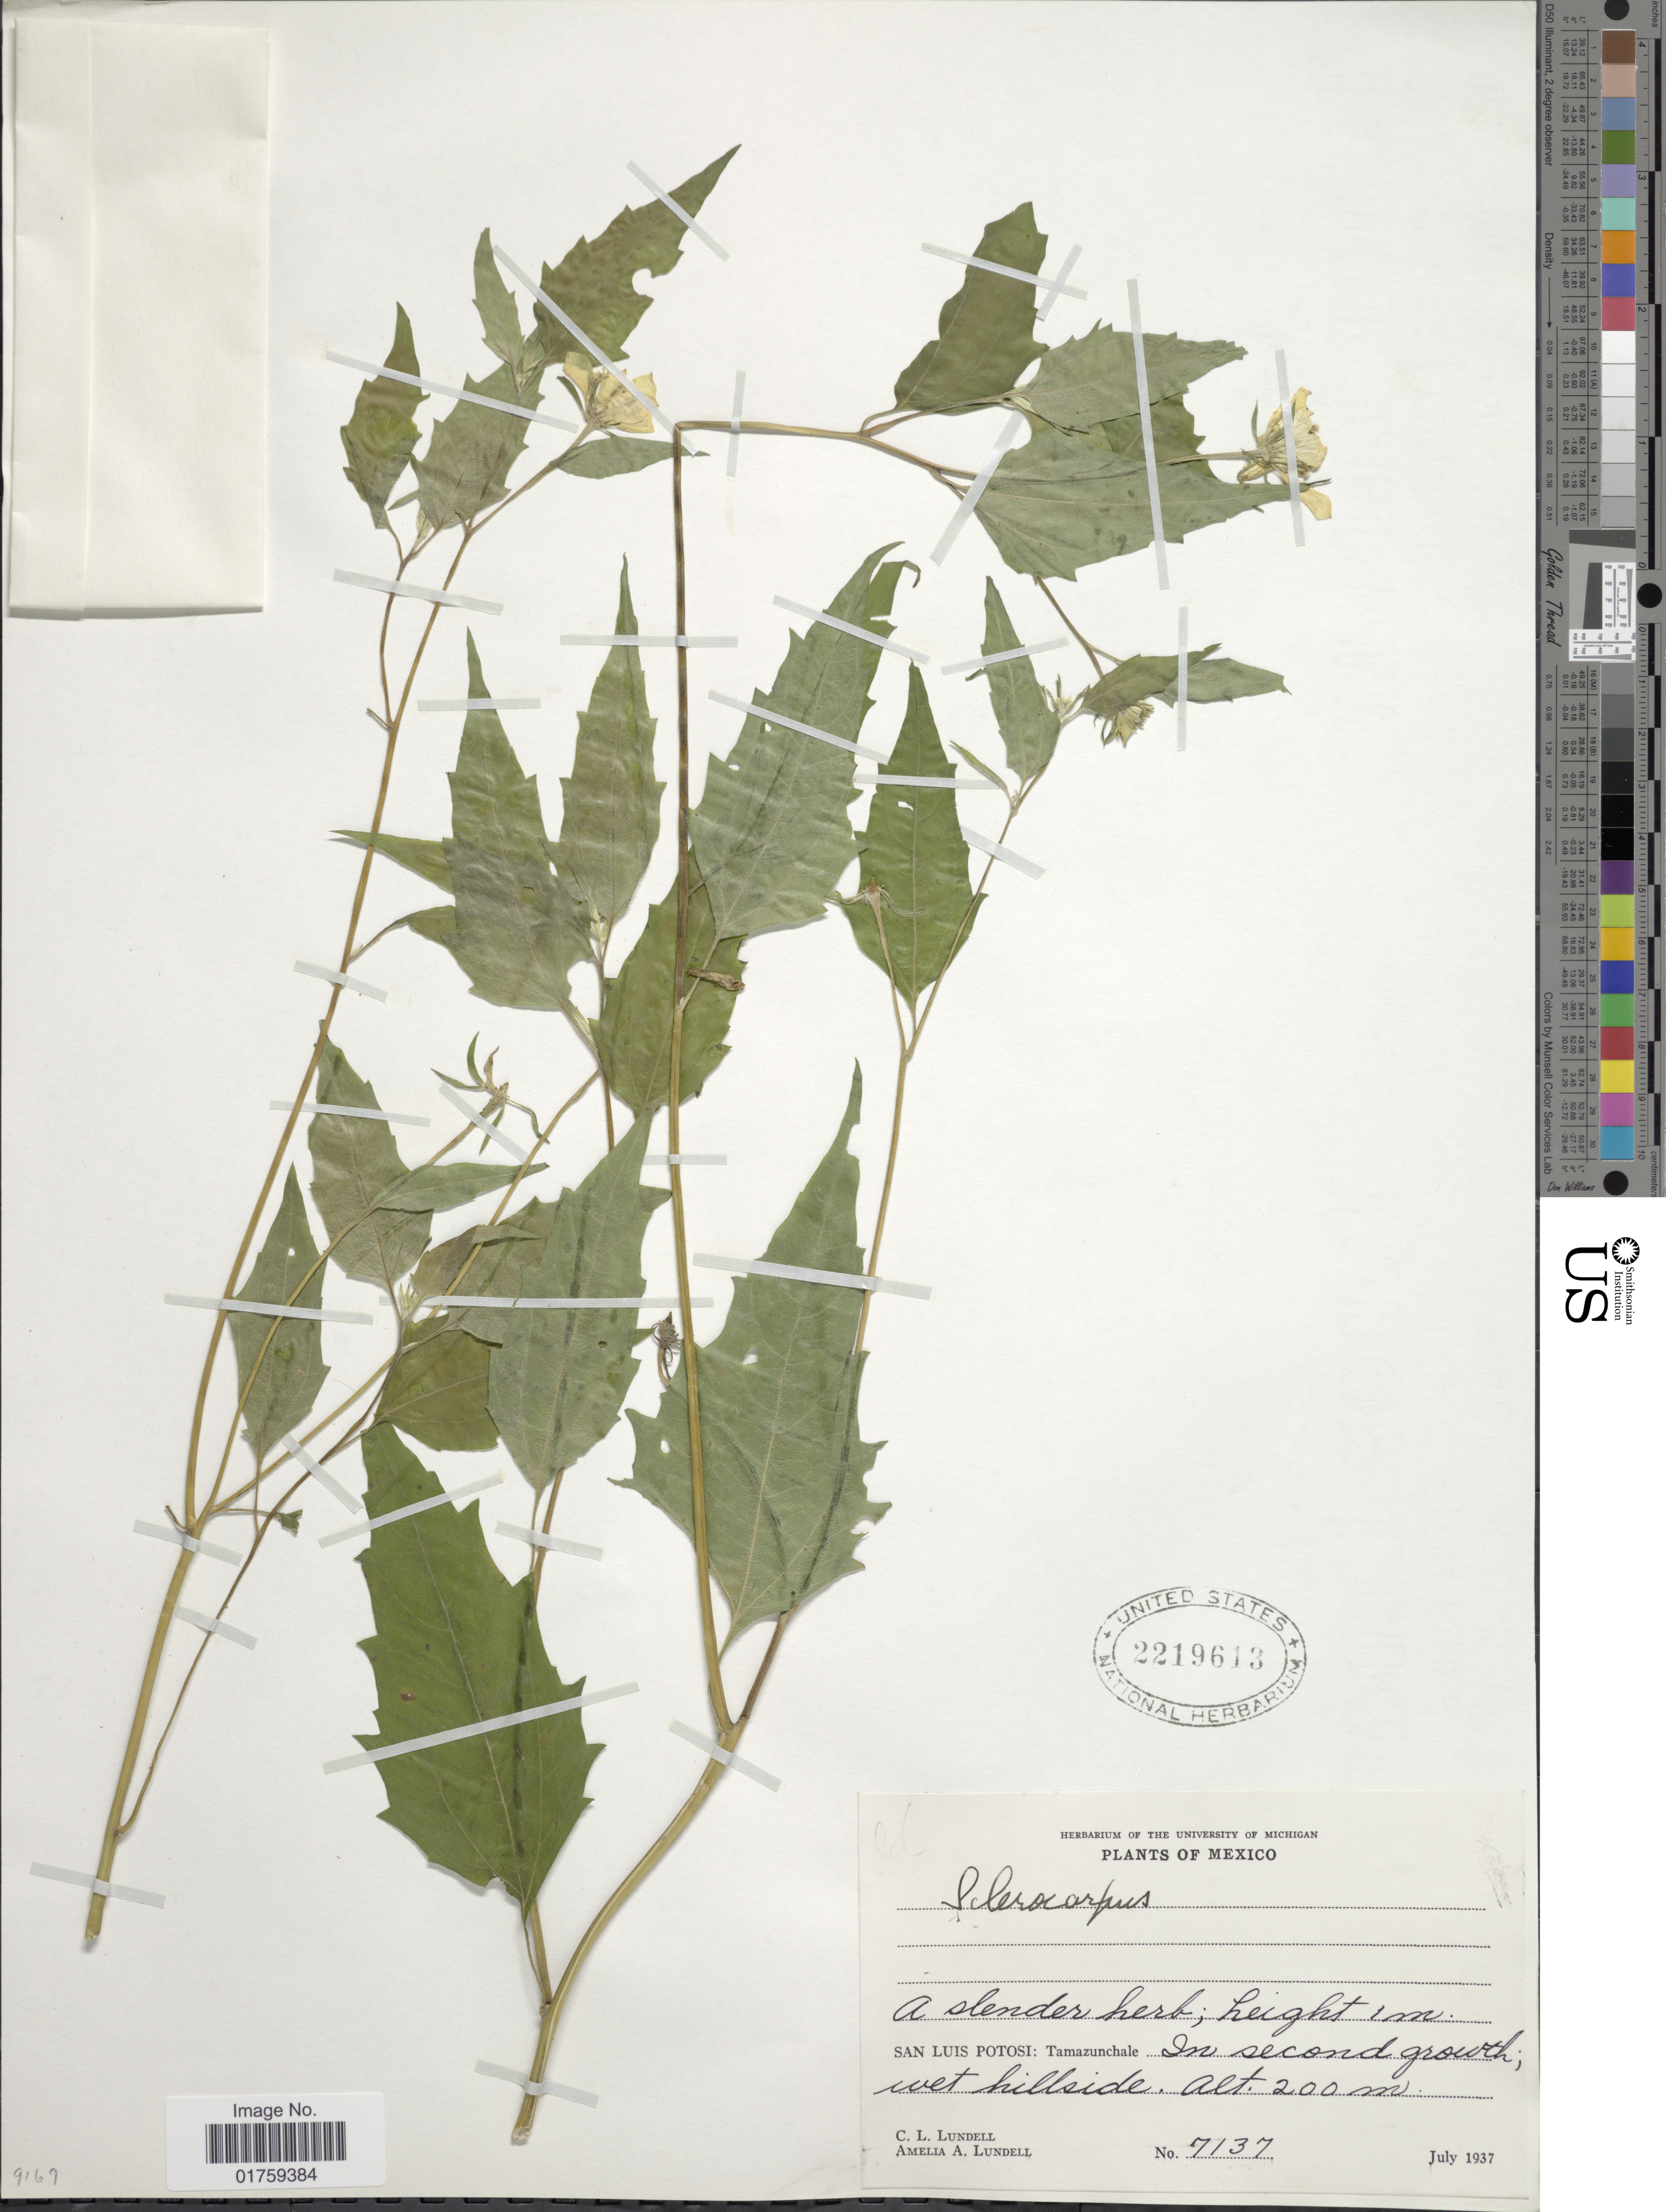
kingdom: Plantae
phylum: Tracheophyta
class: Magnoliopsida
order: Asterales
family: Asteraceae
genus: Sclerocarpus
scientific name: Sclerocarpus sp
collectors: C. L. Lundell & A. A. Lundell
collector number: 7137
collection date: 1937-07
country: Mexico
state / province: San Luis Potosí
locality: San Luis Potosí: Tamazunchale In second growth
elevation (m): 200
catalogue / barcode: US 2219613